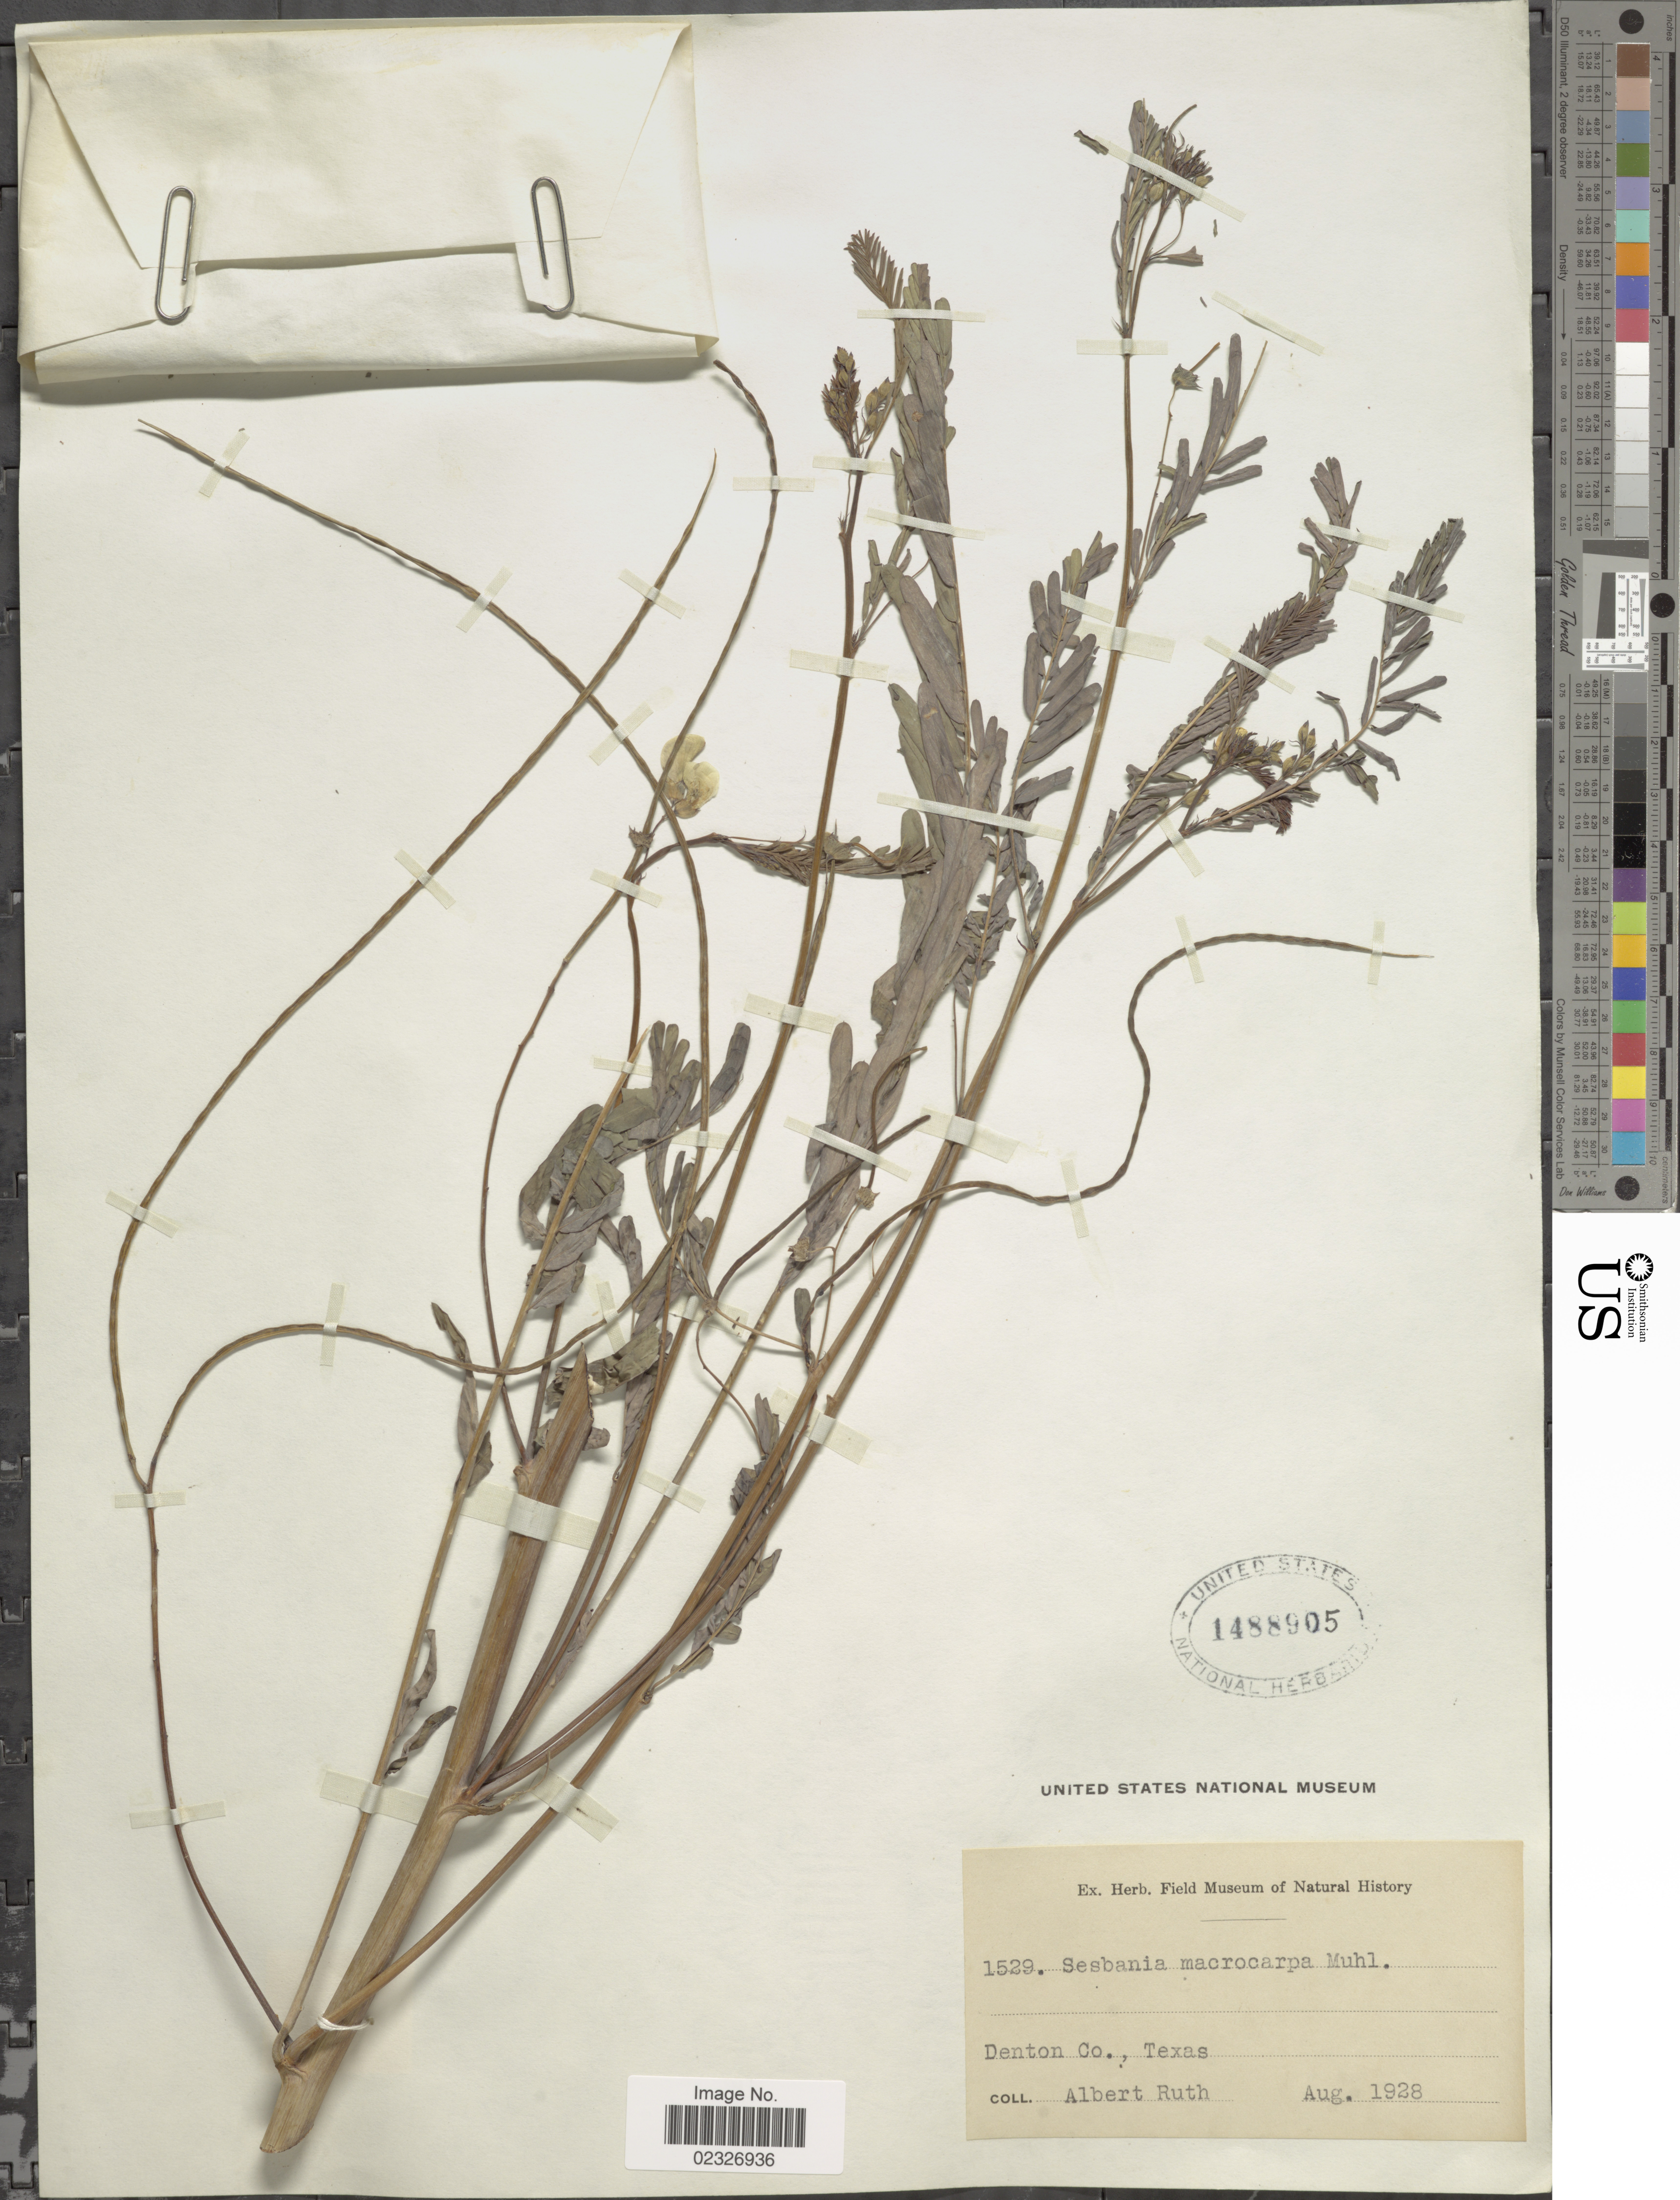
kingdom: Plantae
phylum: Tracheophyta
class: Magnoliopsida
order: Fabales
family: Fabaceae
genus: Sesbania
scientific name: Sesbania exaltata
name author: (Raf.) Cory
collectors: A. Ruth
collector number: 1529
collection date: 1928-08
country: United States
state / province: Texas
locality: Denton Co.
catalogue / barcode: US 1488905